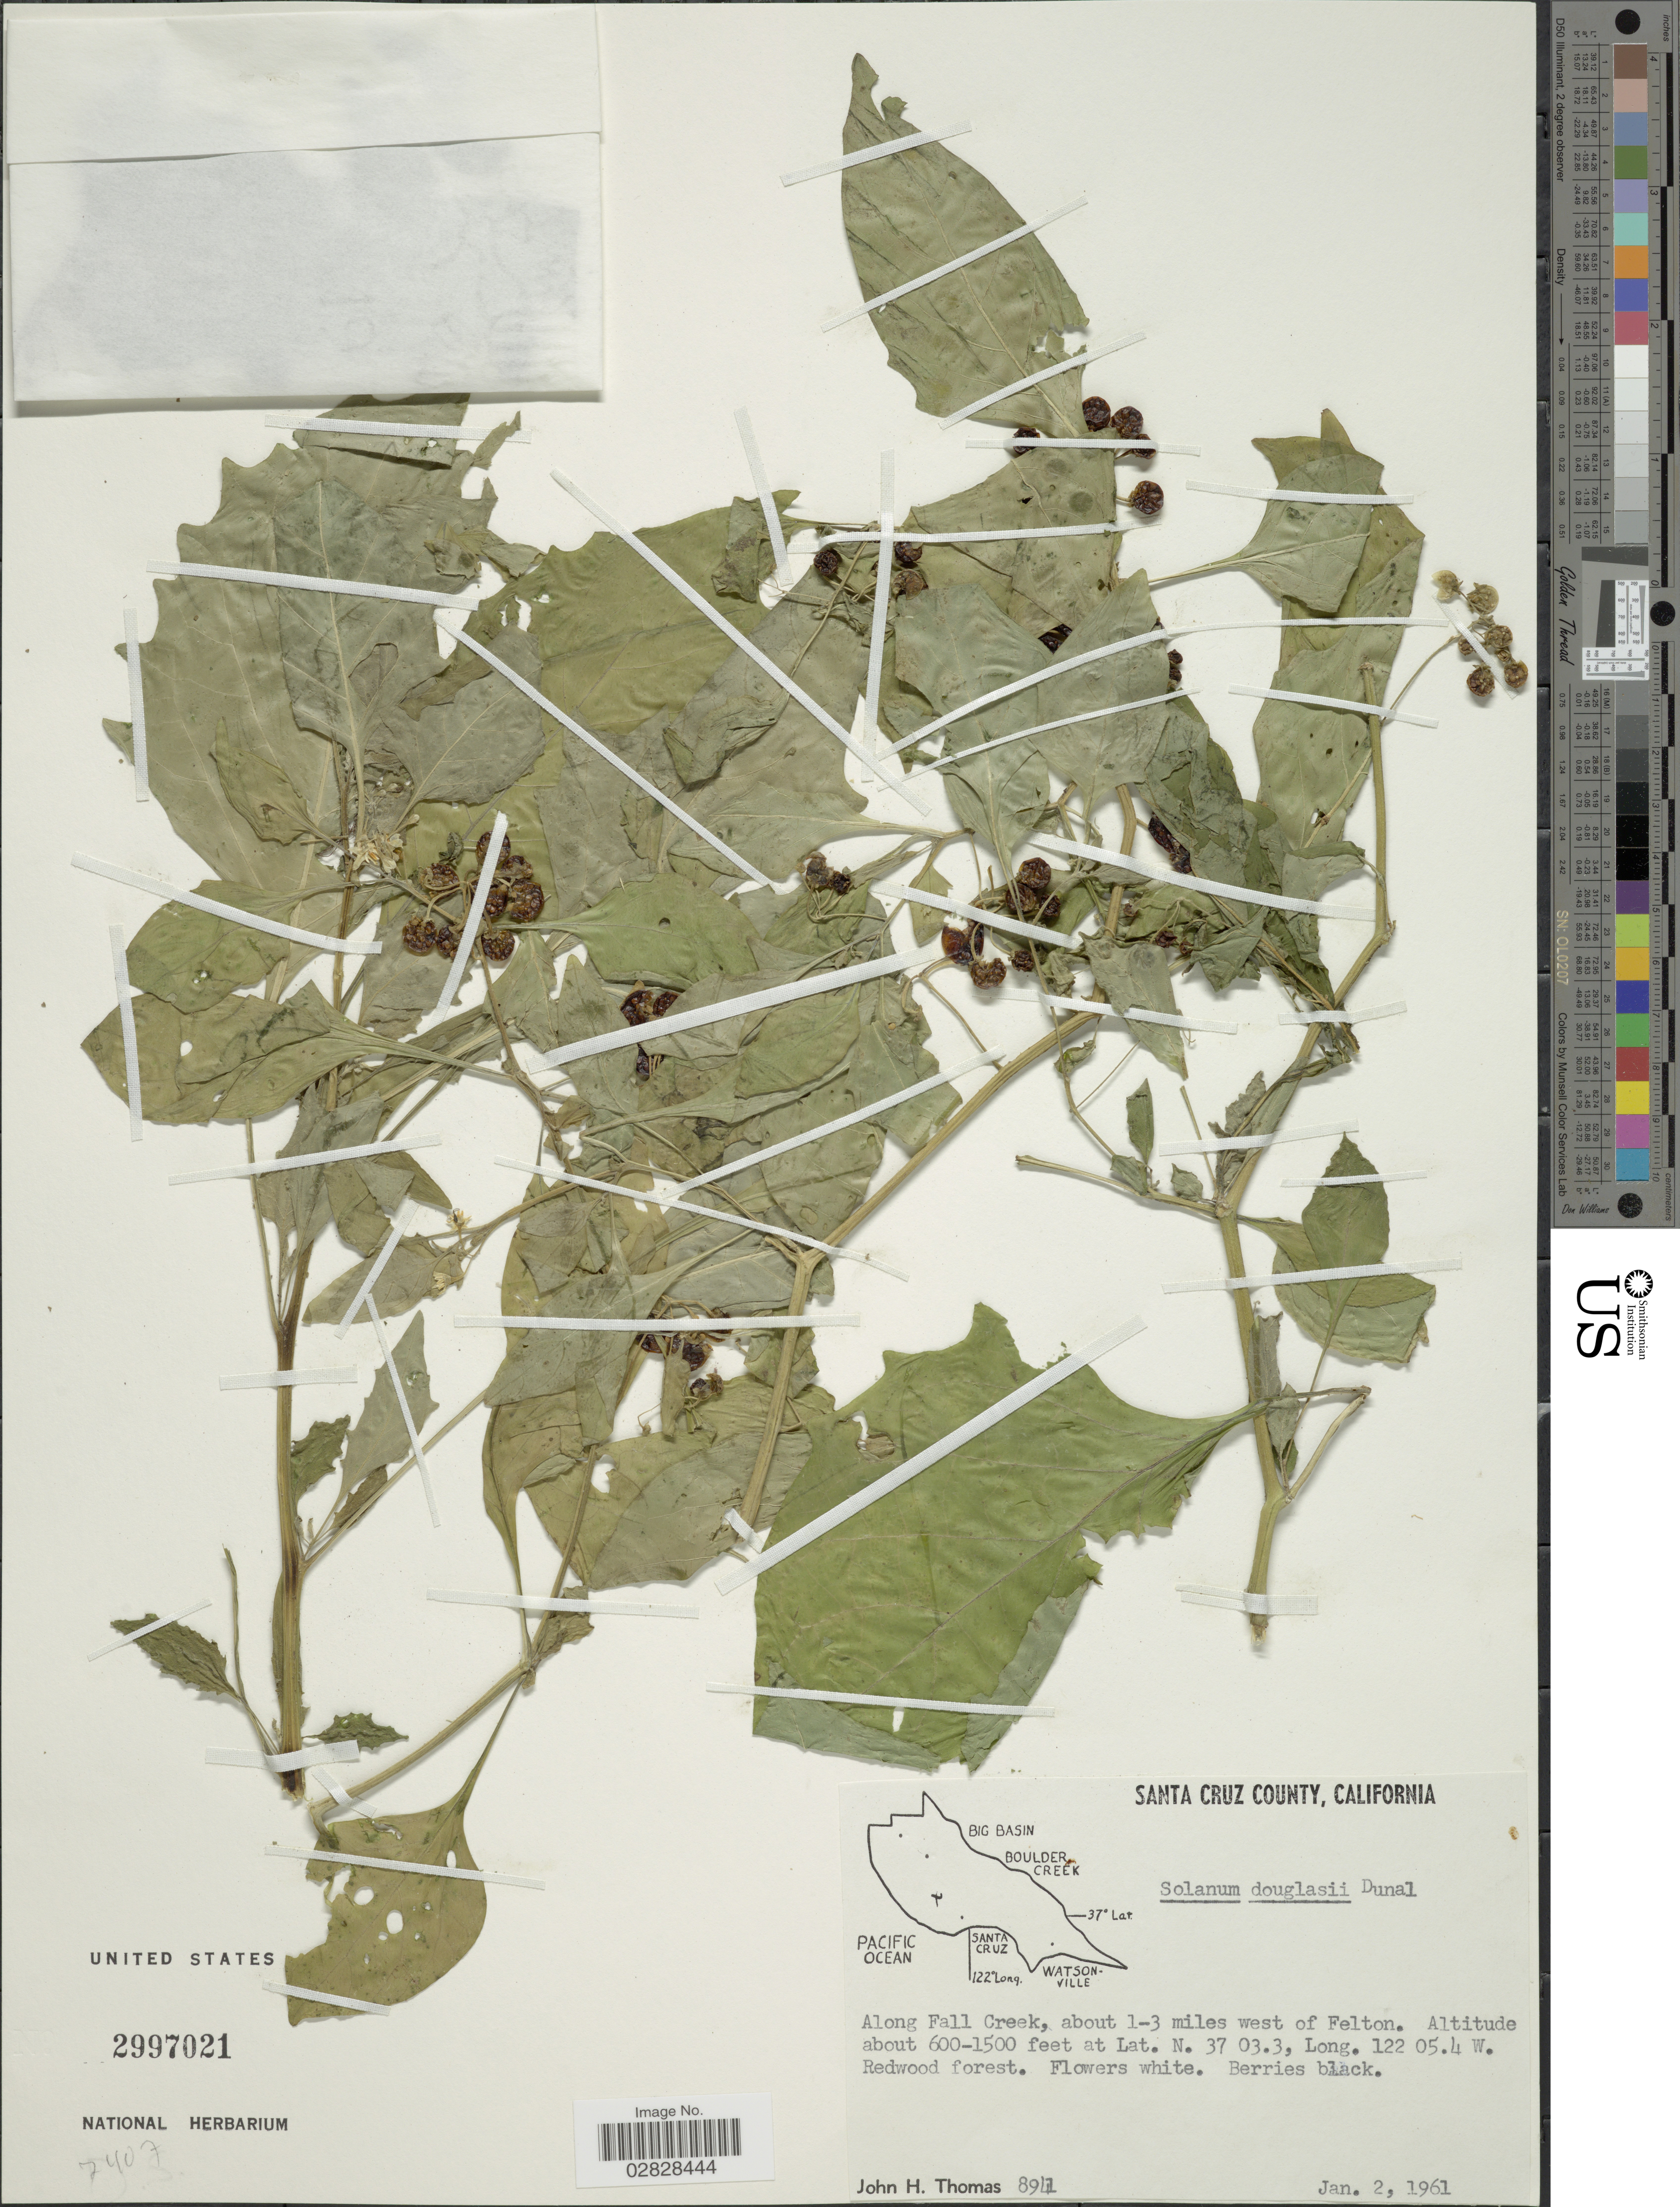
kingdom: Plantae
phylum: Tracheophyta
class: Magnoliopsida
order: Solanales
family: Solanaceae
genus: Solanum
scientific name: Solanum douglasii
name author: Dunal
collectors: J. H. Thomas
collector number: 8941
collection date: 1961-01-02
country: United States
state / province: California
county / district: Santa Cruz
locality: Santa Cruz County. Along Fall Creek, about 1-3 miles west of Felton.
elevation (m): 183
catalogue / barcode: US 2997021